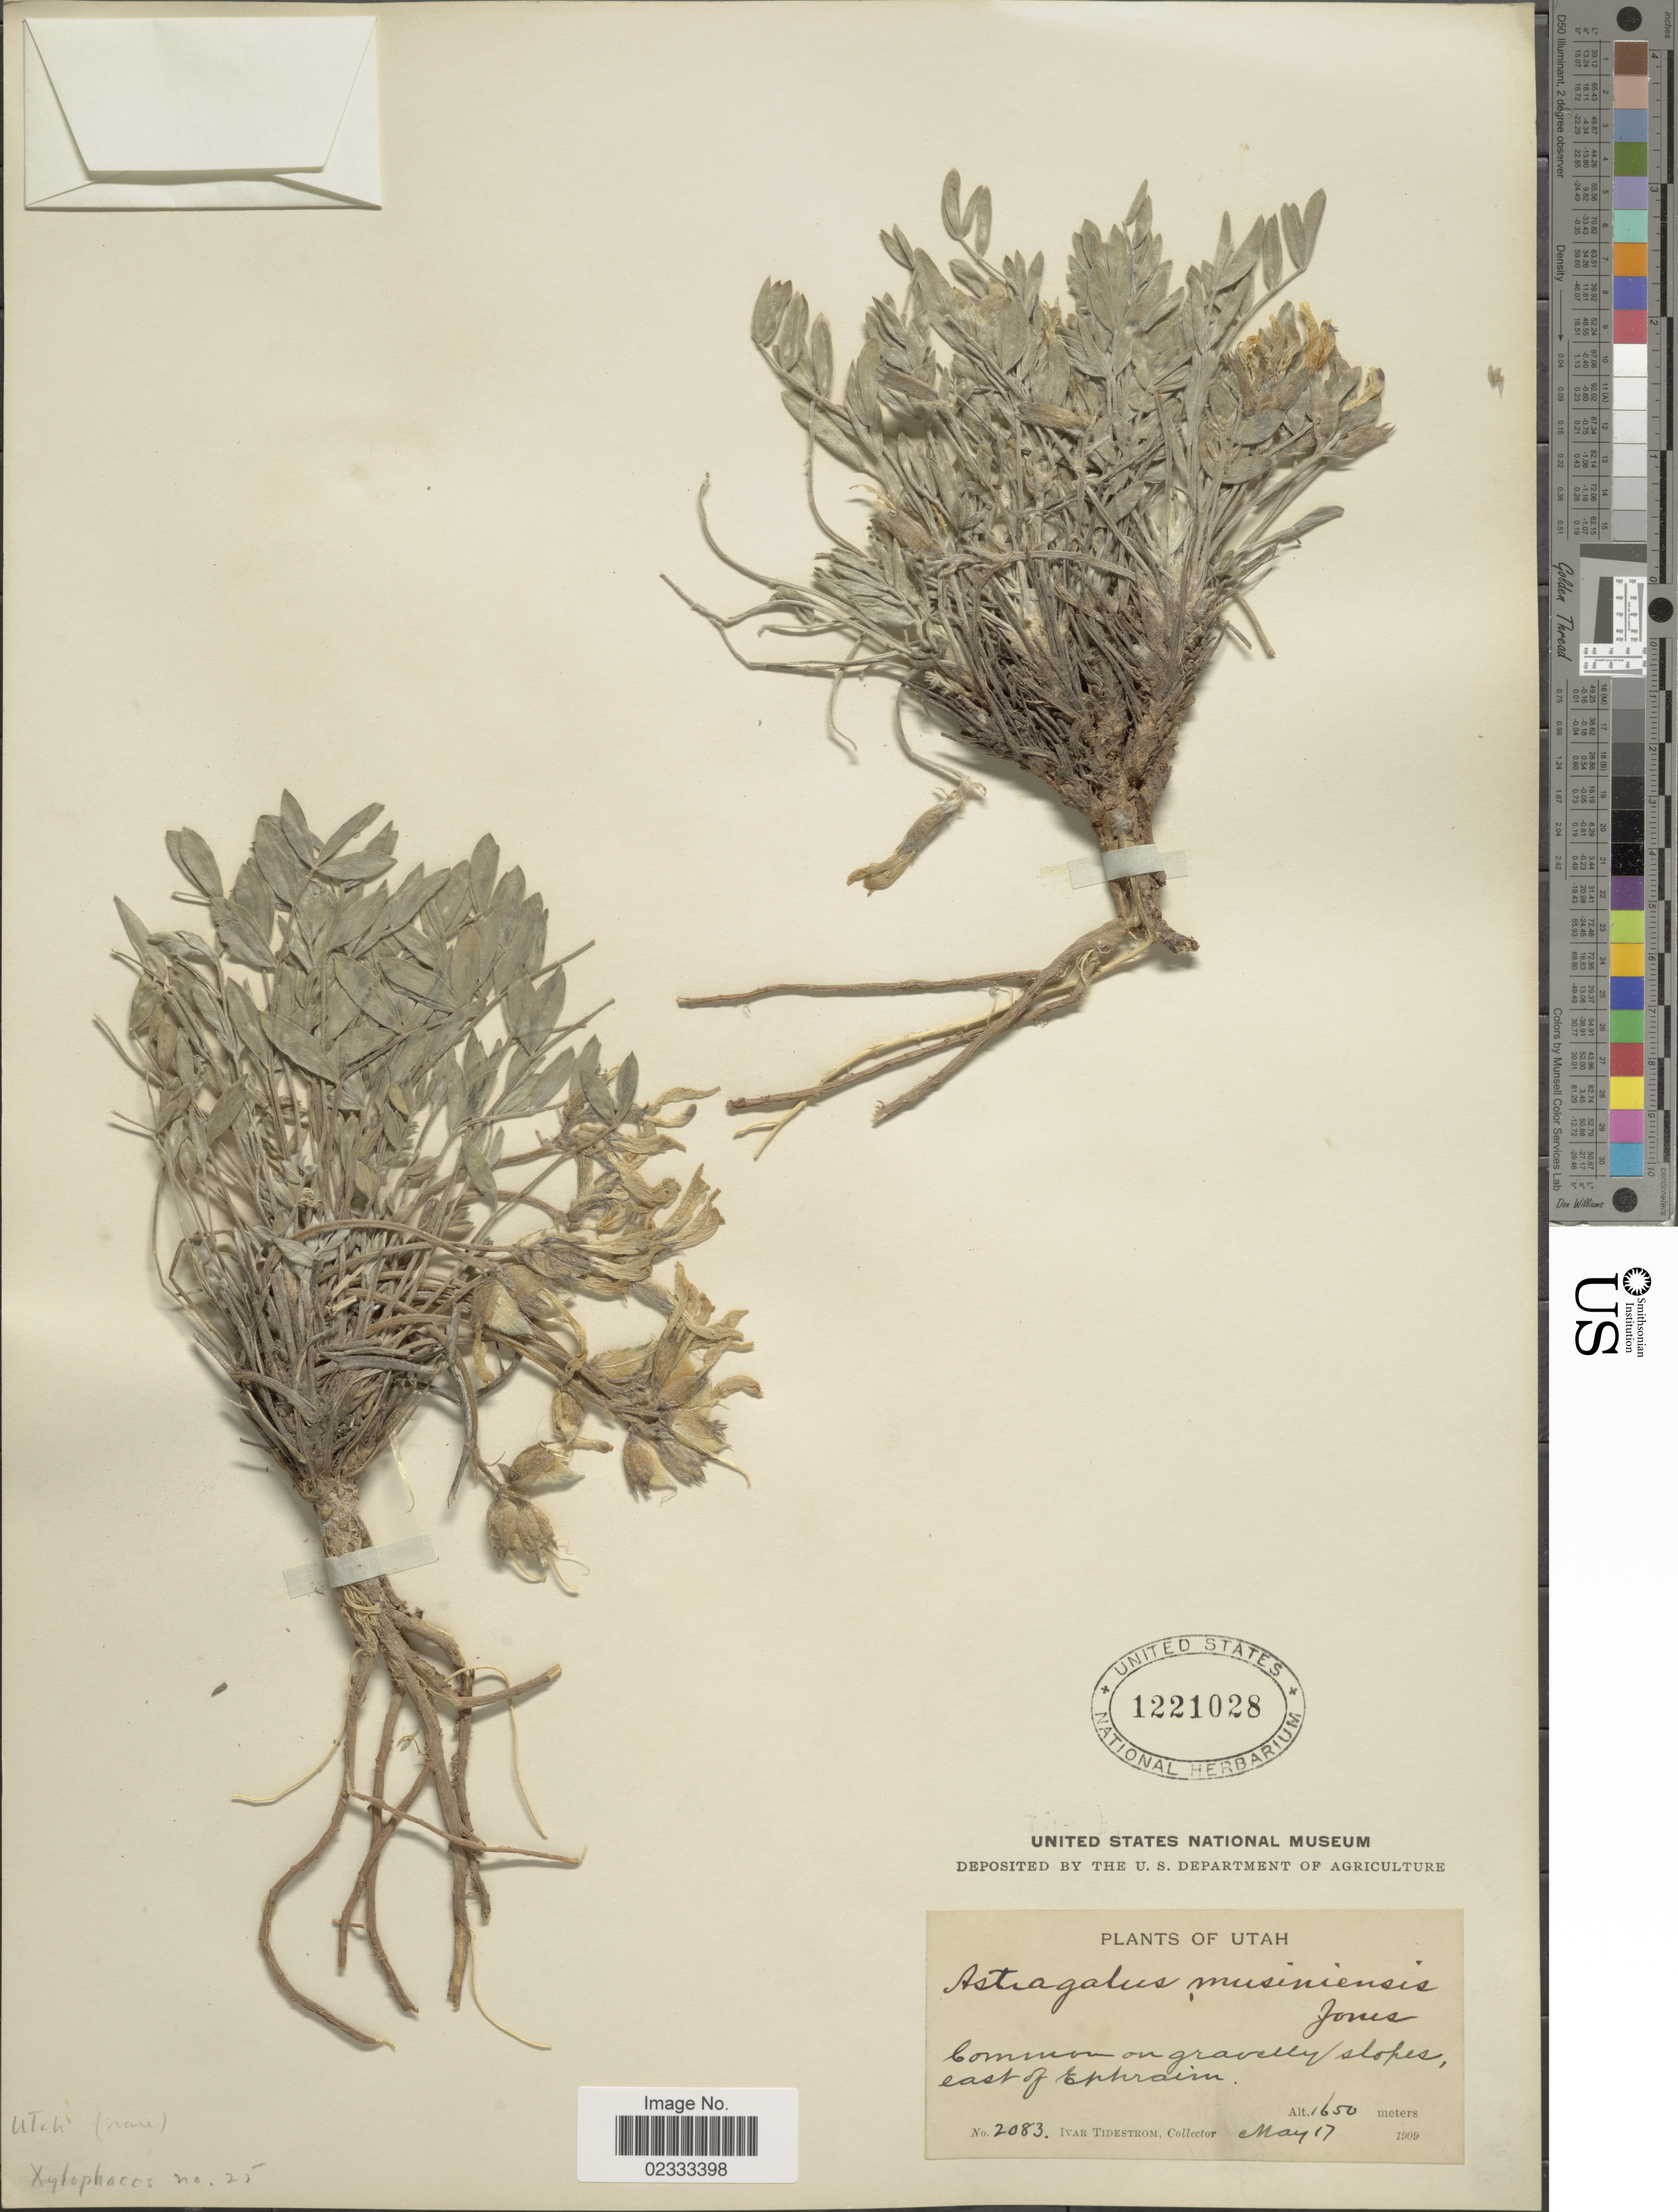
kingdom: Plantae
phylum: Tracheophyta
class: Magnoliopsida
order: Fabales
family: Fabaceae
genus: Astragalus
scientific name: Astragalus musiniensis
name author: M.E. Jones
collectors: I. F. Tidestrom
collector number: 2093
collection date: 1909-05-17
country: United States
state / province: Utah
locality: Common on gravelly slopes, east of Ephraim.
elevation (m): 1650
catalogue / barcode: US 1221028